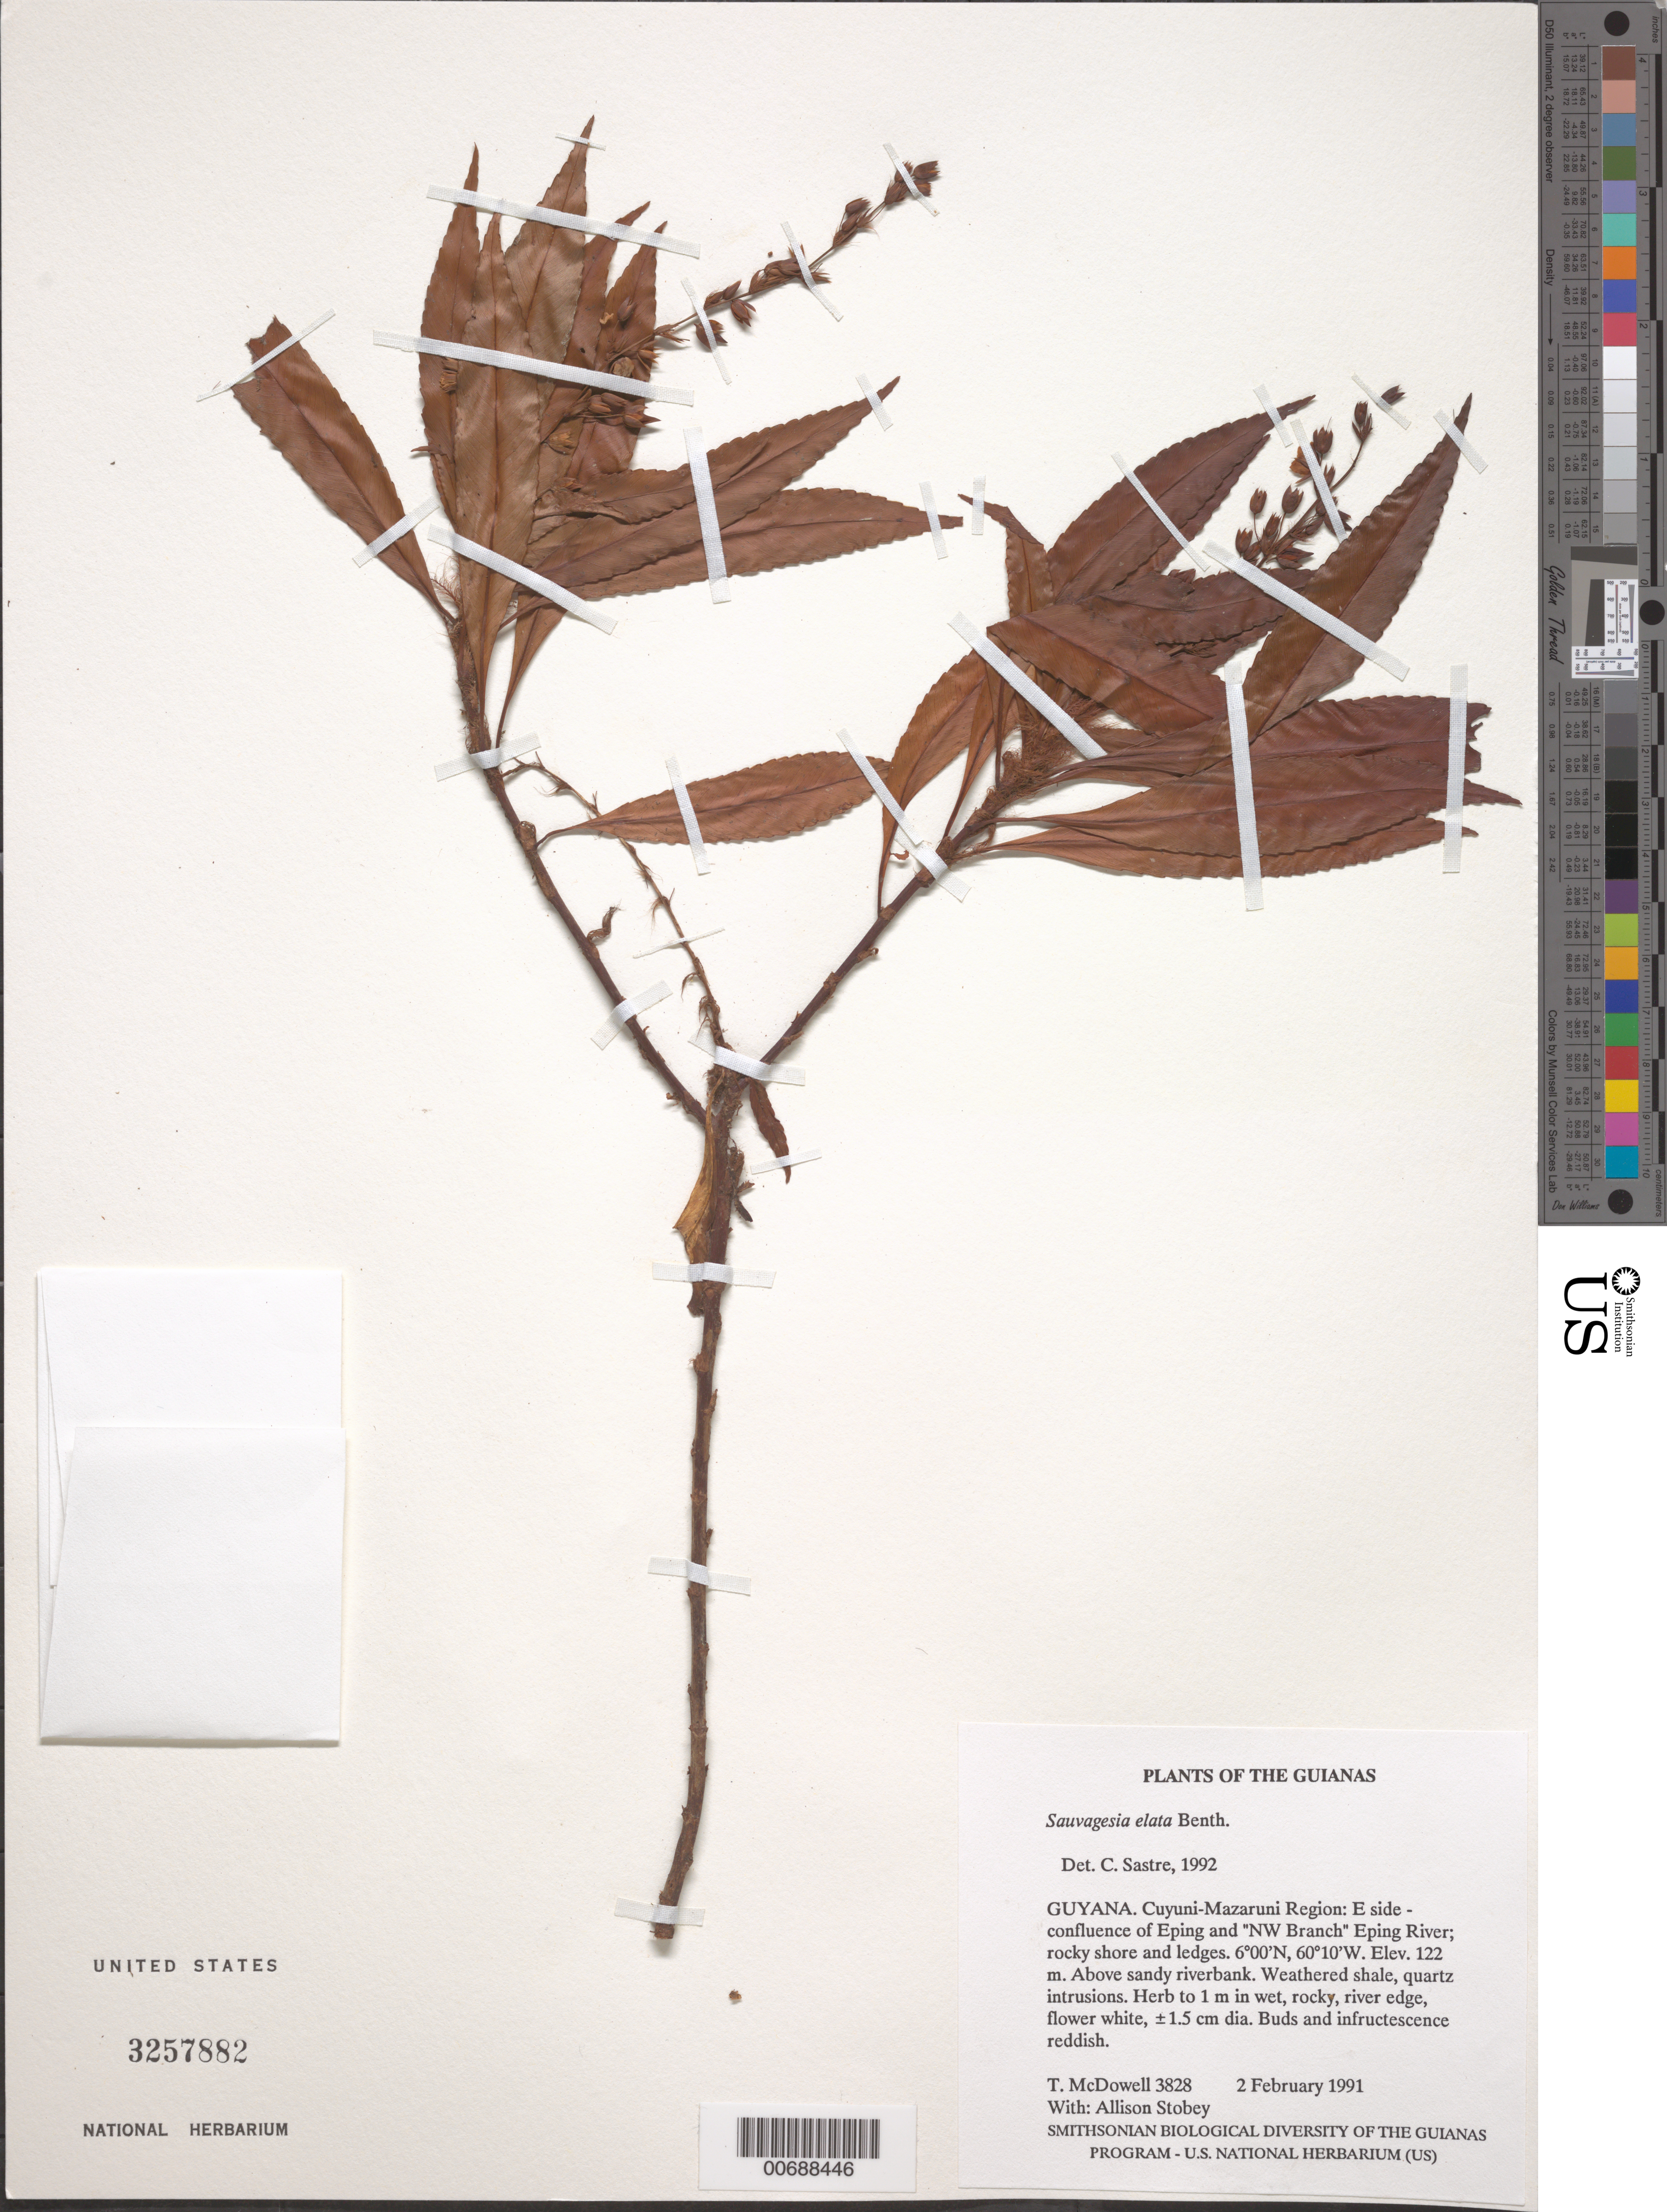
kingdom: Plantae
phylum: Tracheophyta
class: Magnoliopsida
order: Malpighiales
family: Ochnaceae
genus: Sauvagesia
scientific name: Sauvagesia elata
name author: Benth.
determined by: Sastre, C. H. L.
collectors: T. McDowell & A. Stobey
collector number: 3828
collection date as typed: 2 February 1991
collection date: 1991-02-02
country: Guyana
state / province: Cuyuni-Mazaruni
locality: E side - confluence of Eping and "NW Branch" Eping River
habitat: Rocky shore and ledges above sandy riverbank. Weathered shale, quartz intrusions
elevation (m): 122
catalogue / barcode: US 3257882